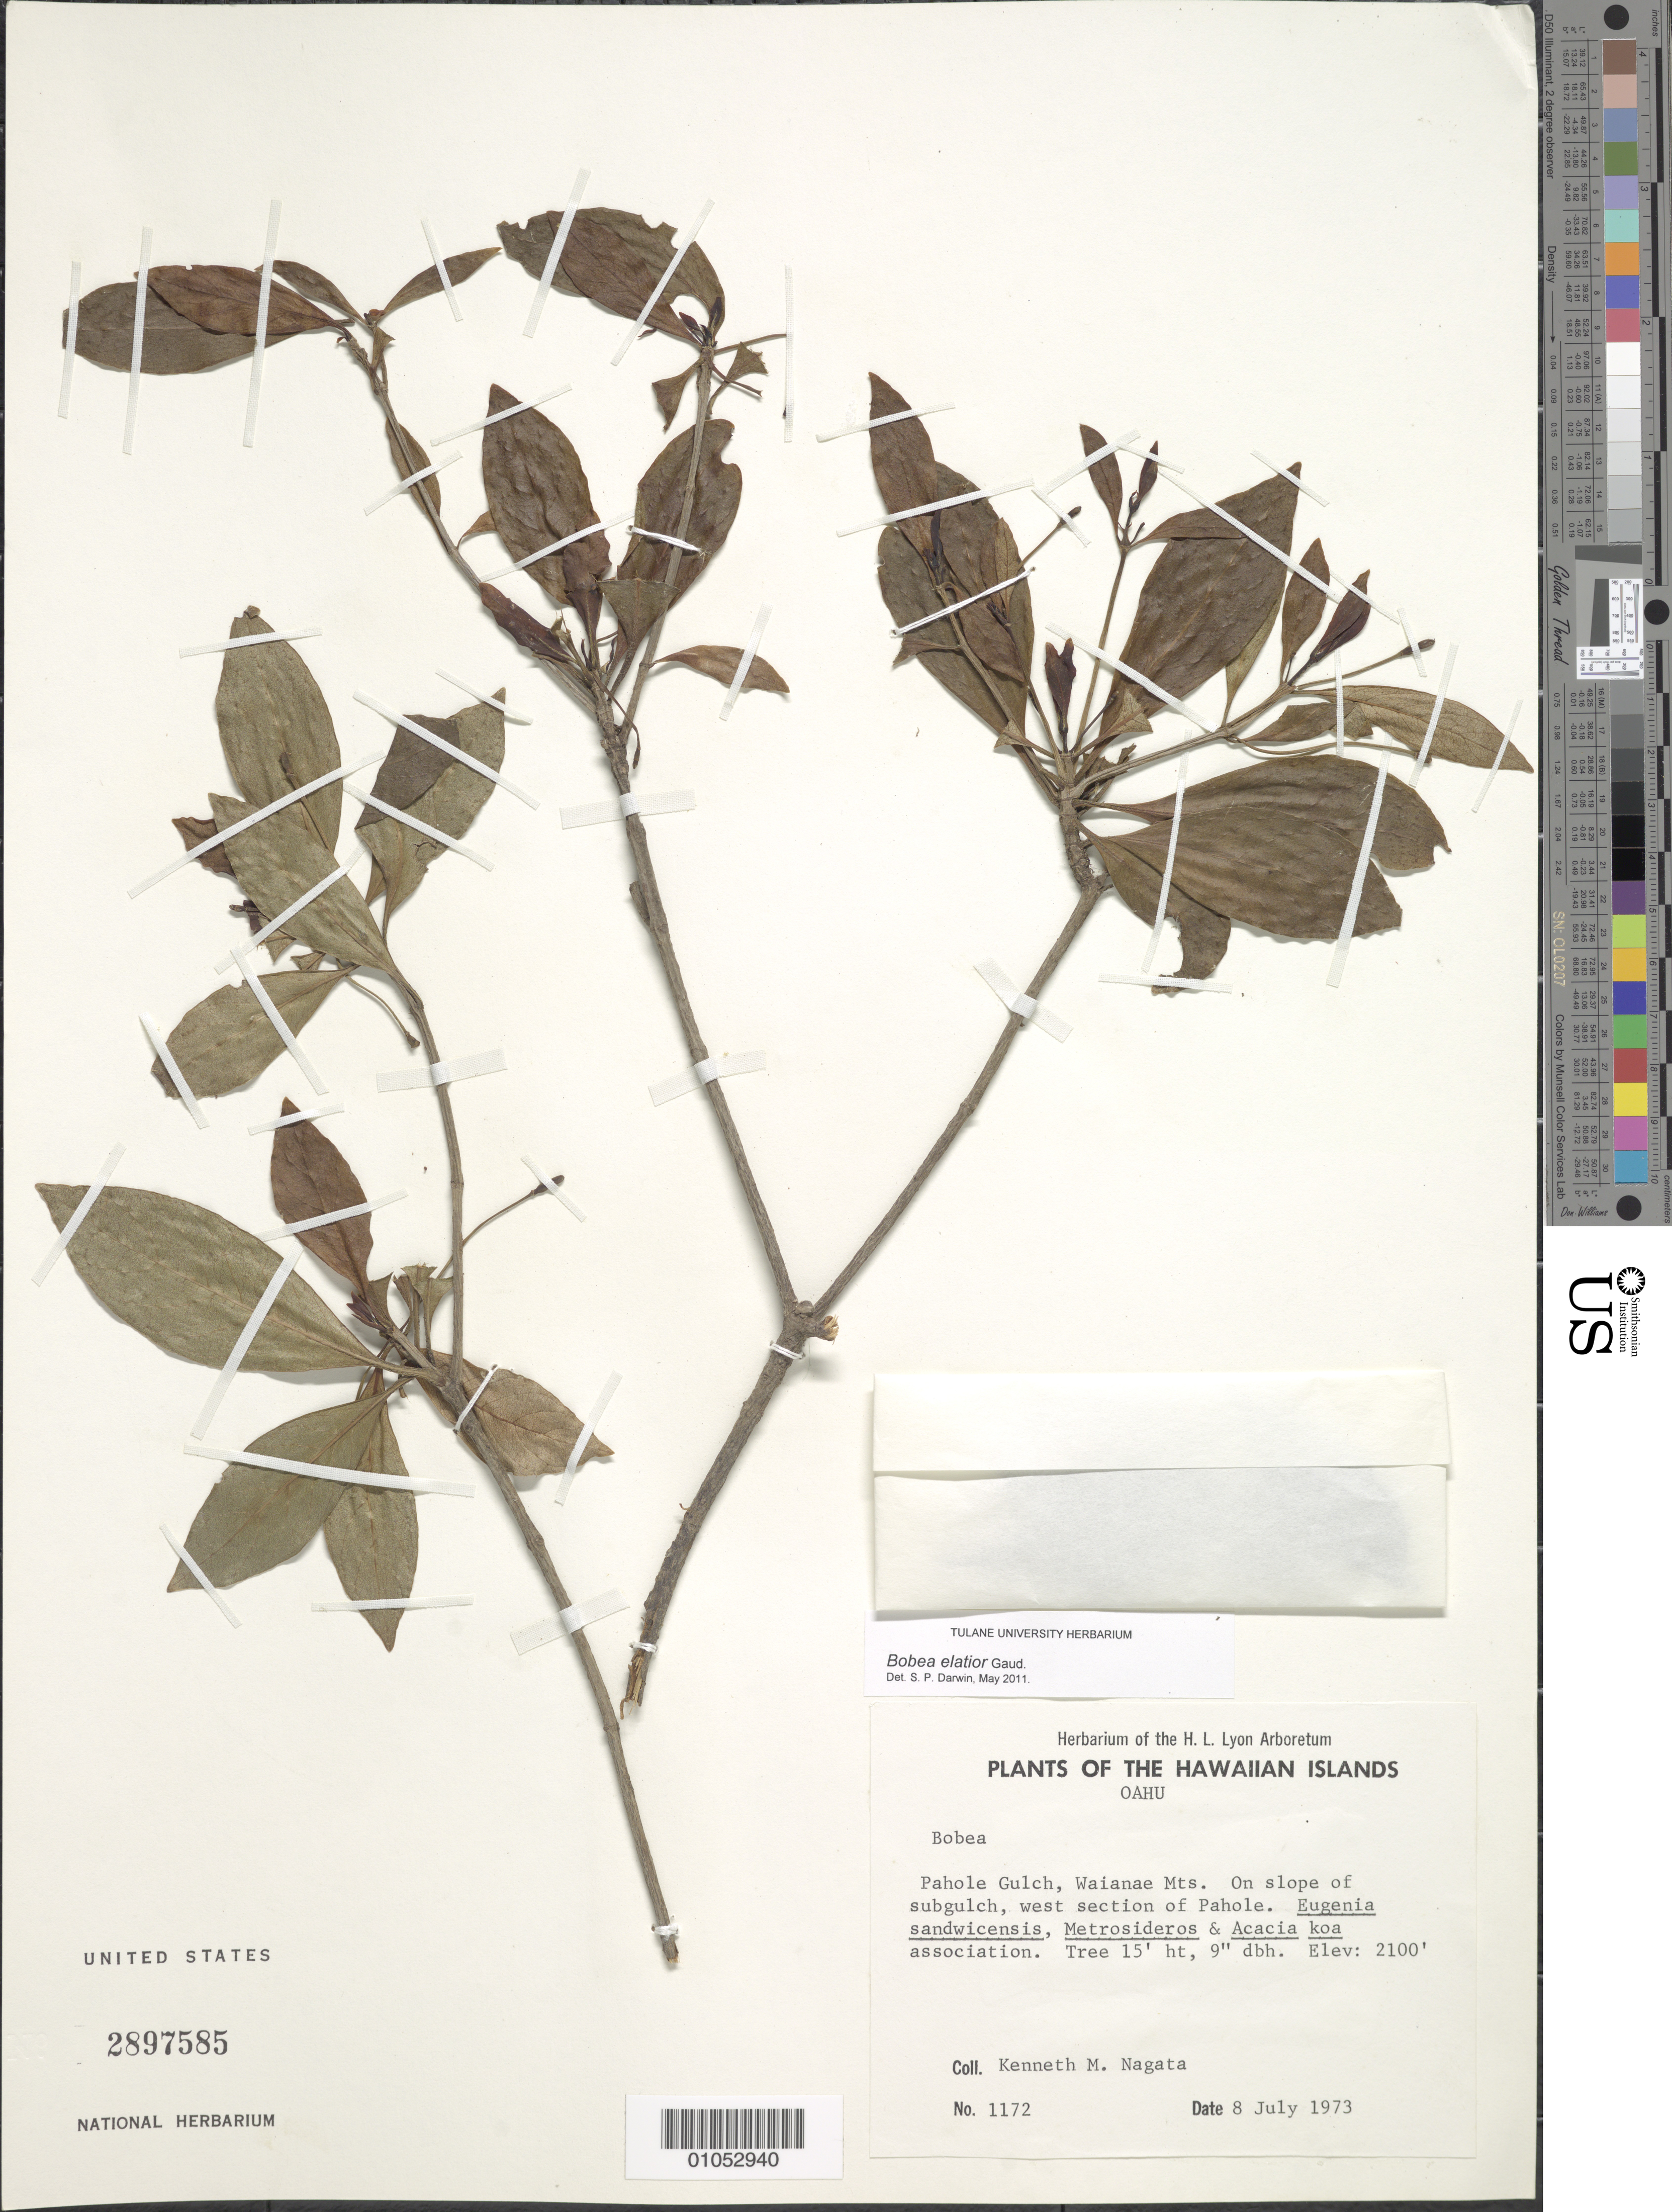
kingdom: Plantae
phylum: Tracheophyta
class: Magnoliopsida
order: Gentianales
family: Rubiaceae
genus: Bobea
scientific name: Bobea elatior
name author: Gaudich.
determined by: Darwin, S. P.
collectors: K. Nagata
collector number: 1172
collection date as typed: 8 Jul 1973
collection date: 1973-07-08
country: United States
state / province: Hawaii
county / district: Honolulu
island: Oahu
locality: Pahole Gulch, Waianae Mts. On slope of subgulch, west section of Pahole.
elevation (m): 640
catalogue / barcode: US 2897585